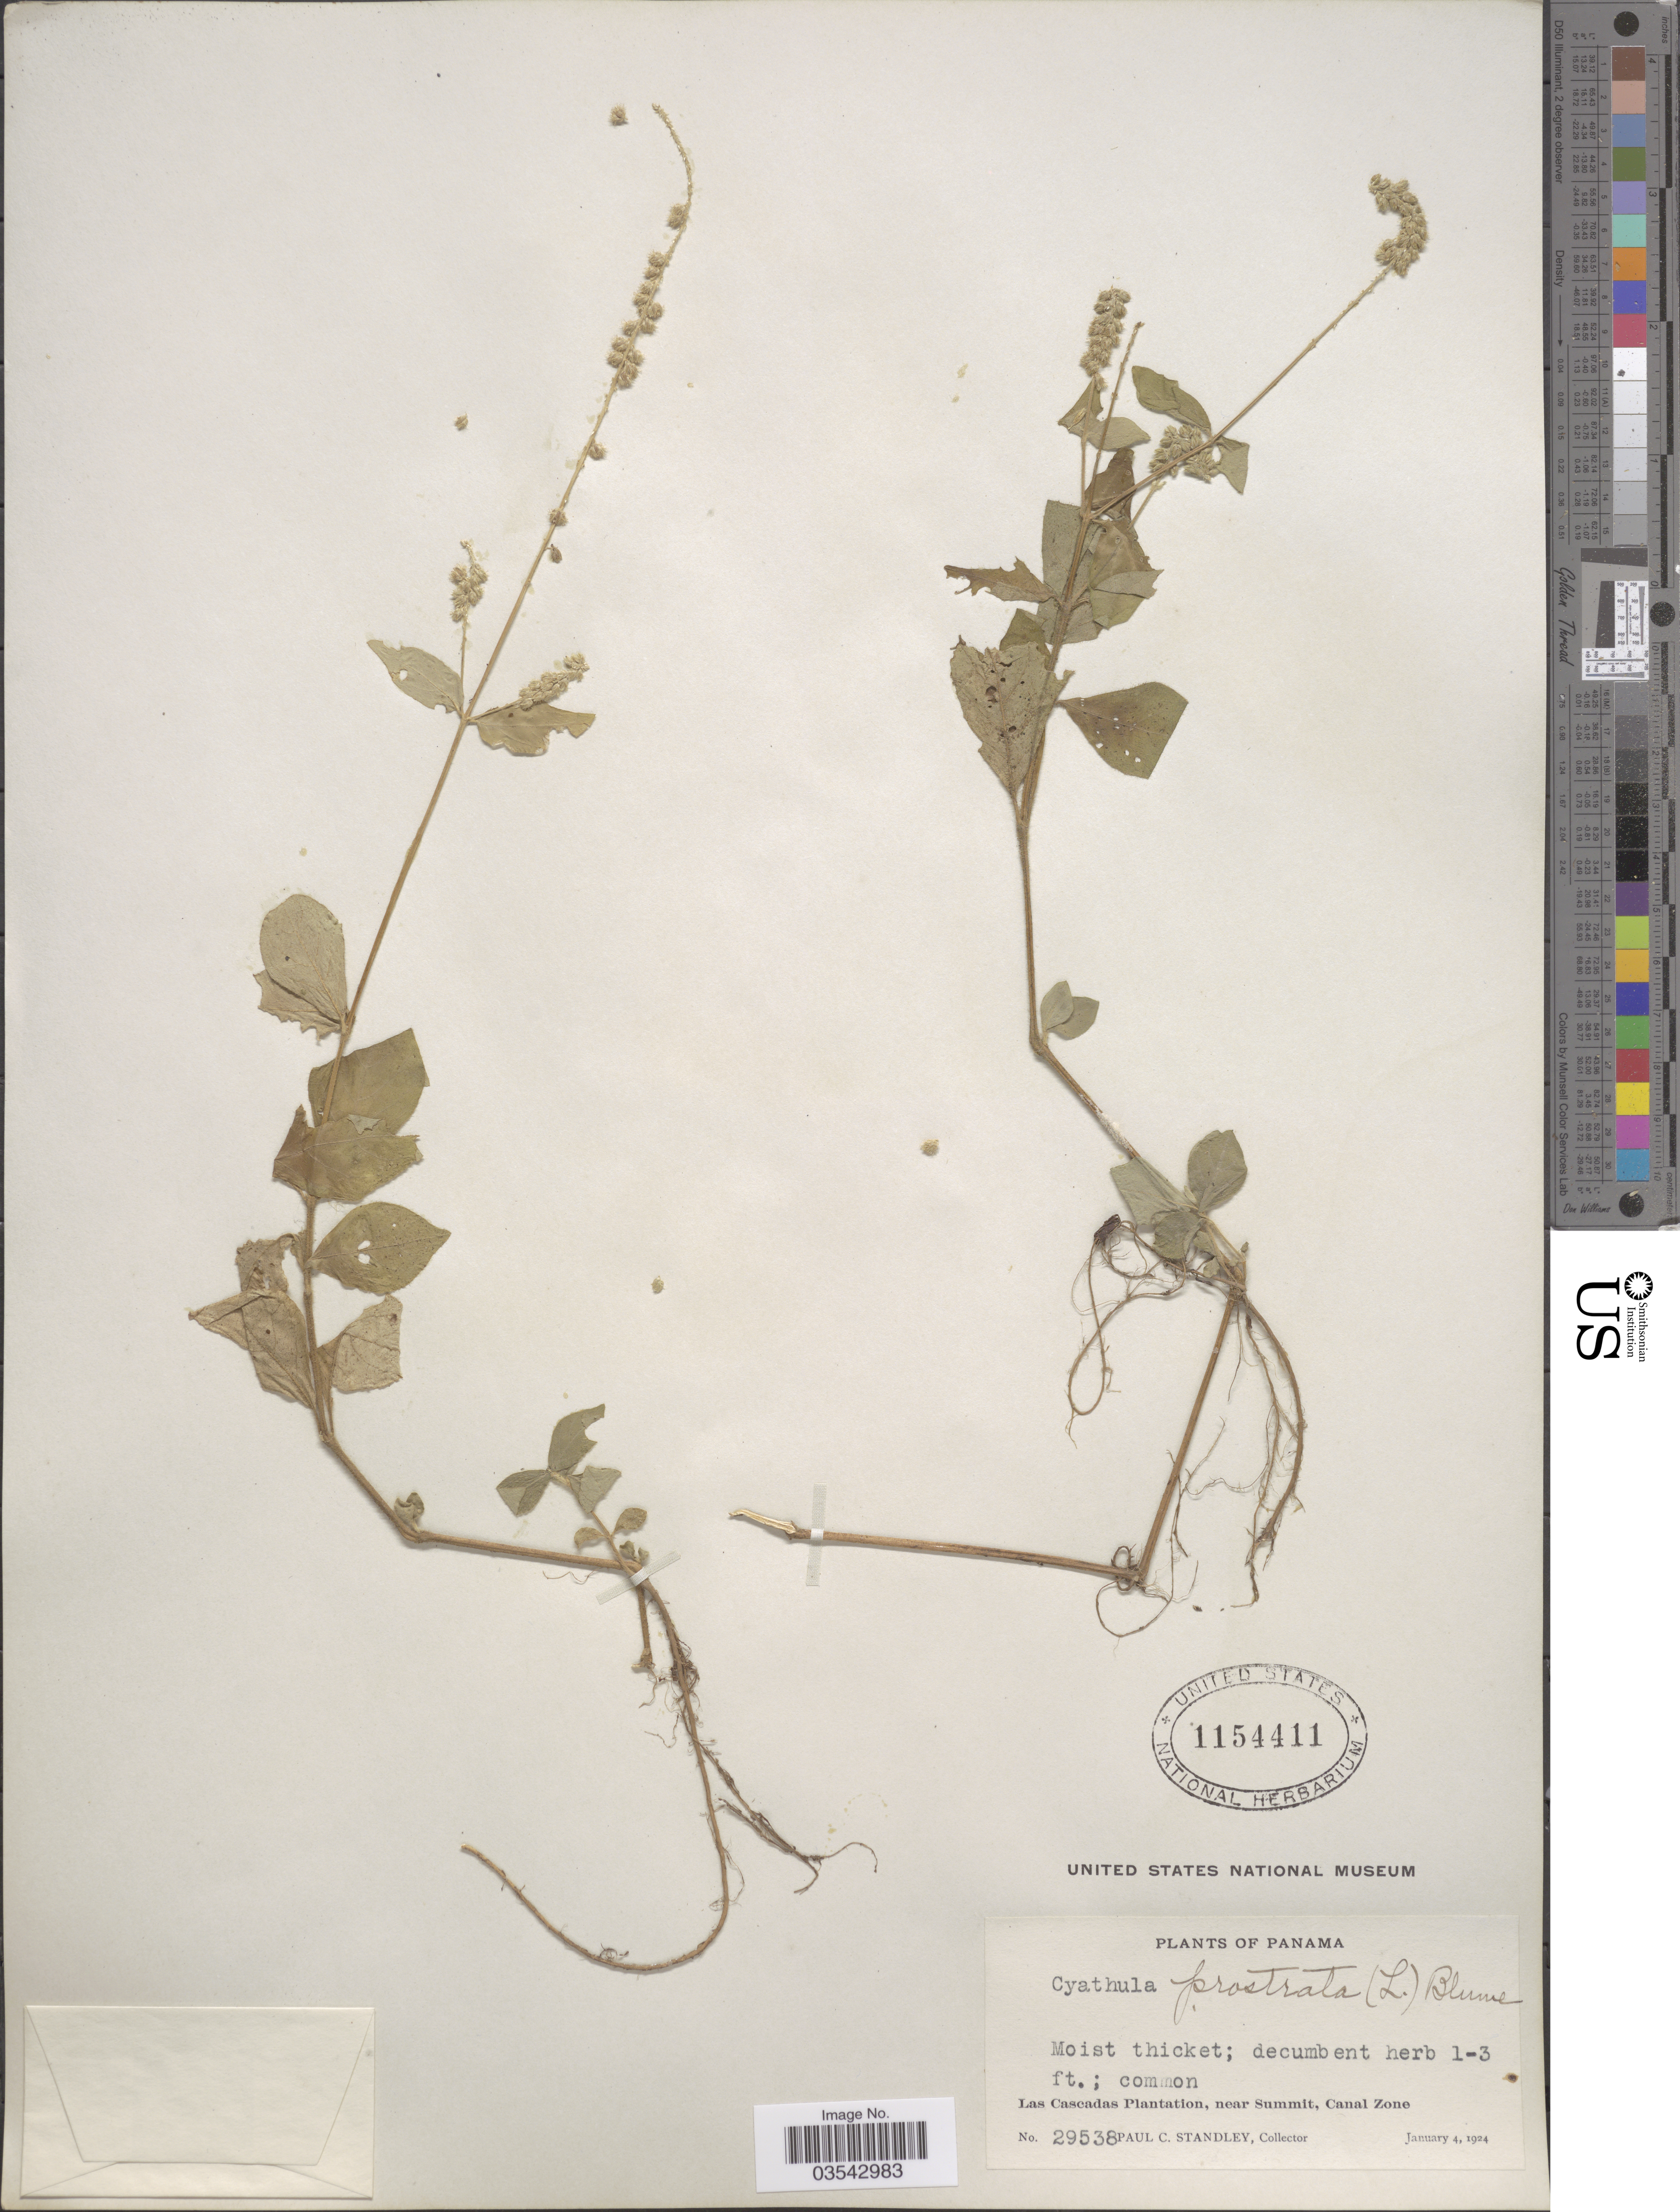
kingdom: Plantae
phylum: Tracheophyta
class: Magnoliopsida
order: Caryophyllales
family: Amaranthaceae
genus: Cyathula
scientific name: Cyathula prostrata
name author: (L.) Blume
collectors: P. C. Standley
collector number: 29538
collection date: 1924-01-04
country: Panama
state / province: Colón / Panamá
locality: Las Cascadas Plantation, near Summit, Canal Zone.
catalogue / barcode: US 1154411